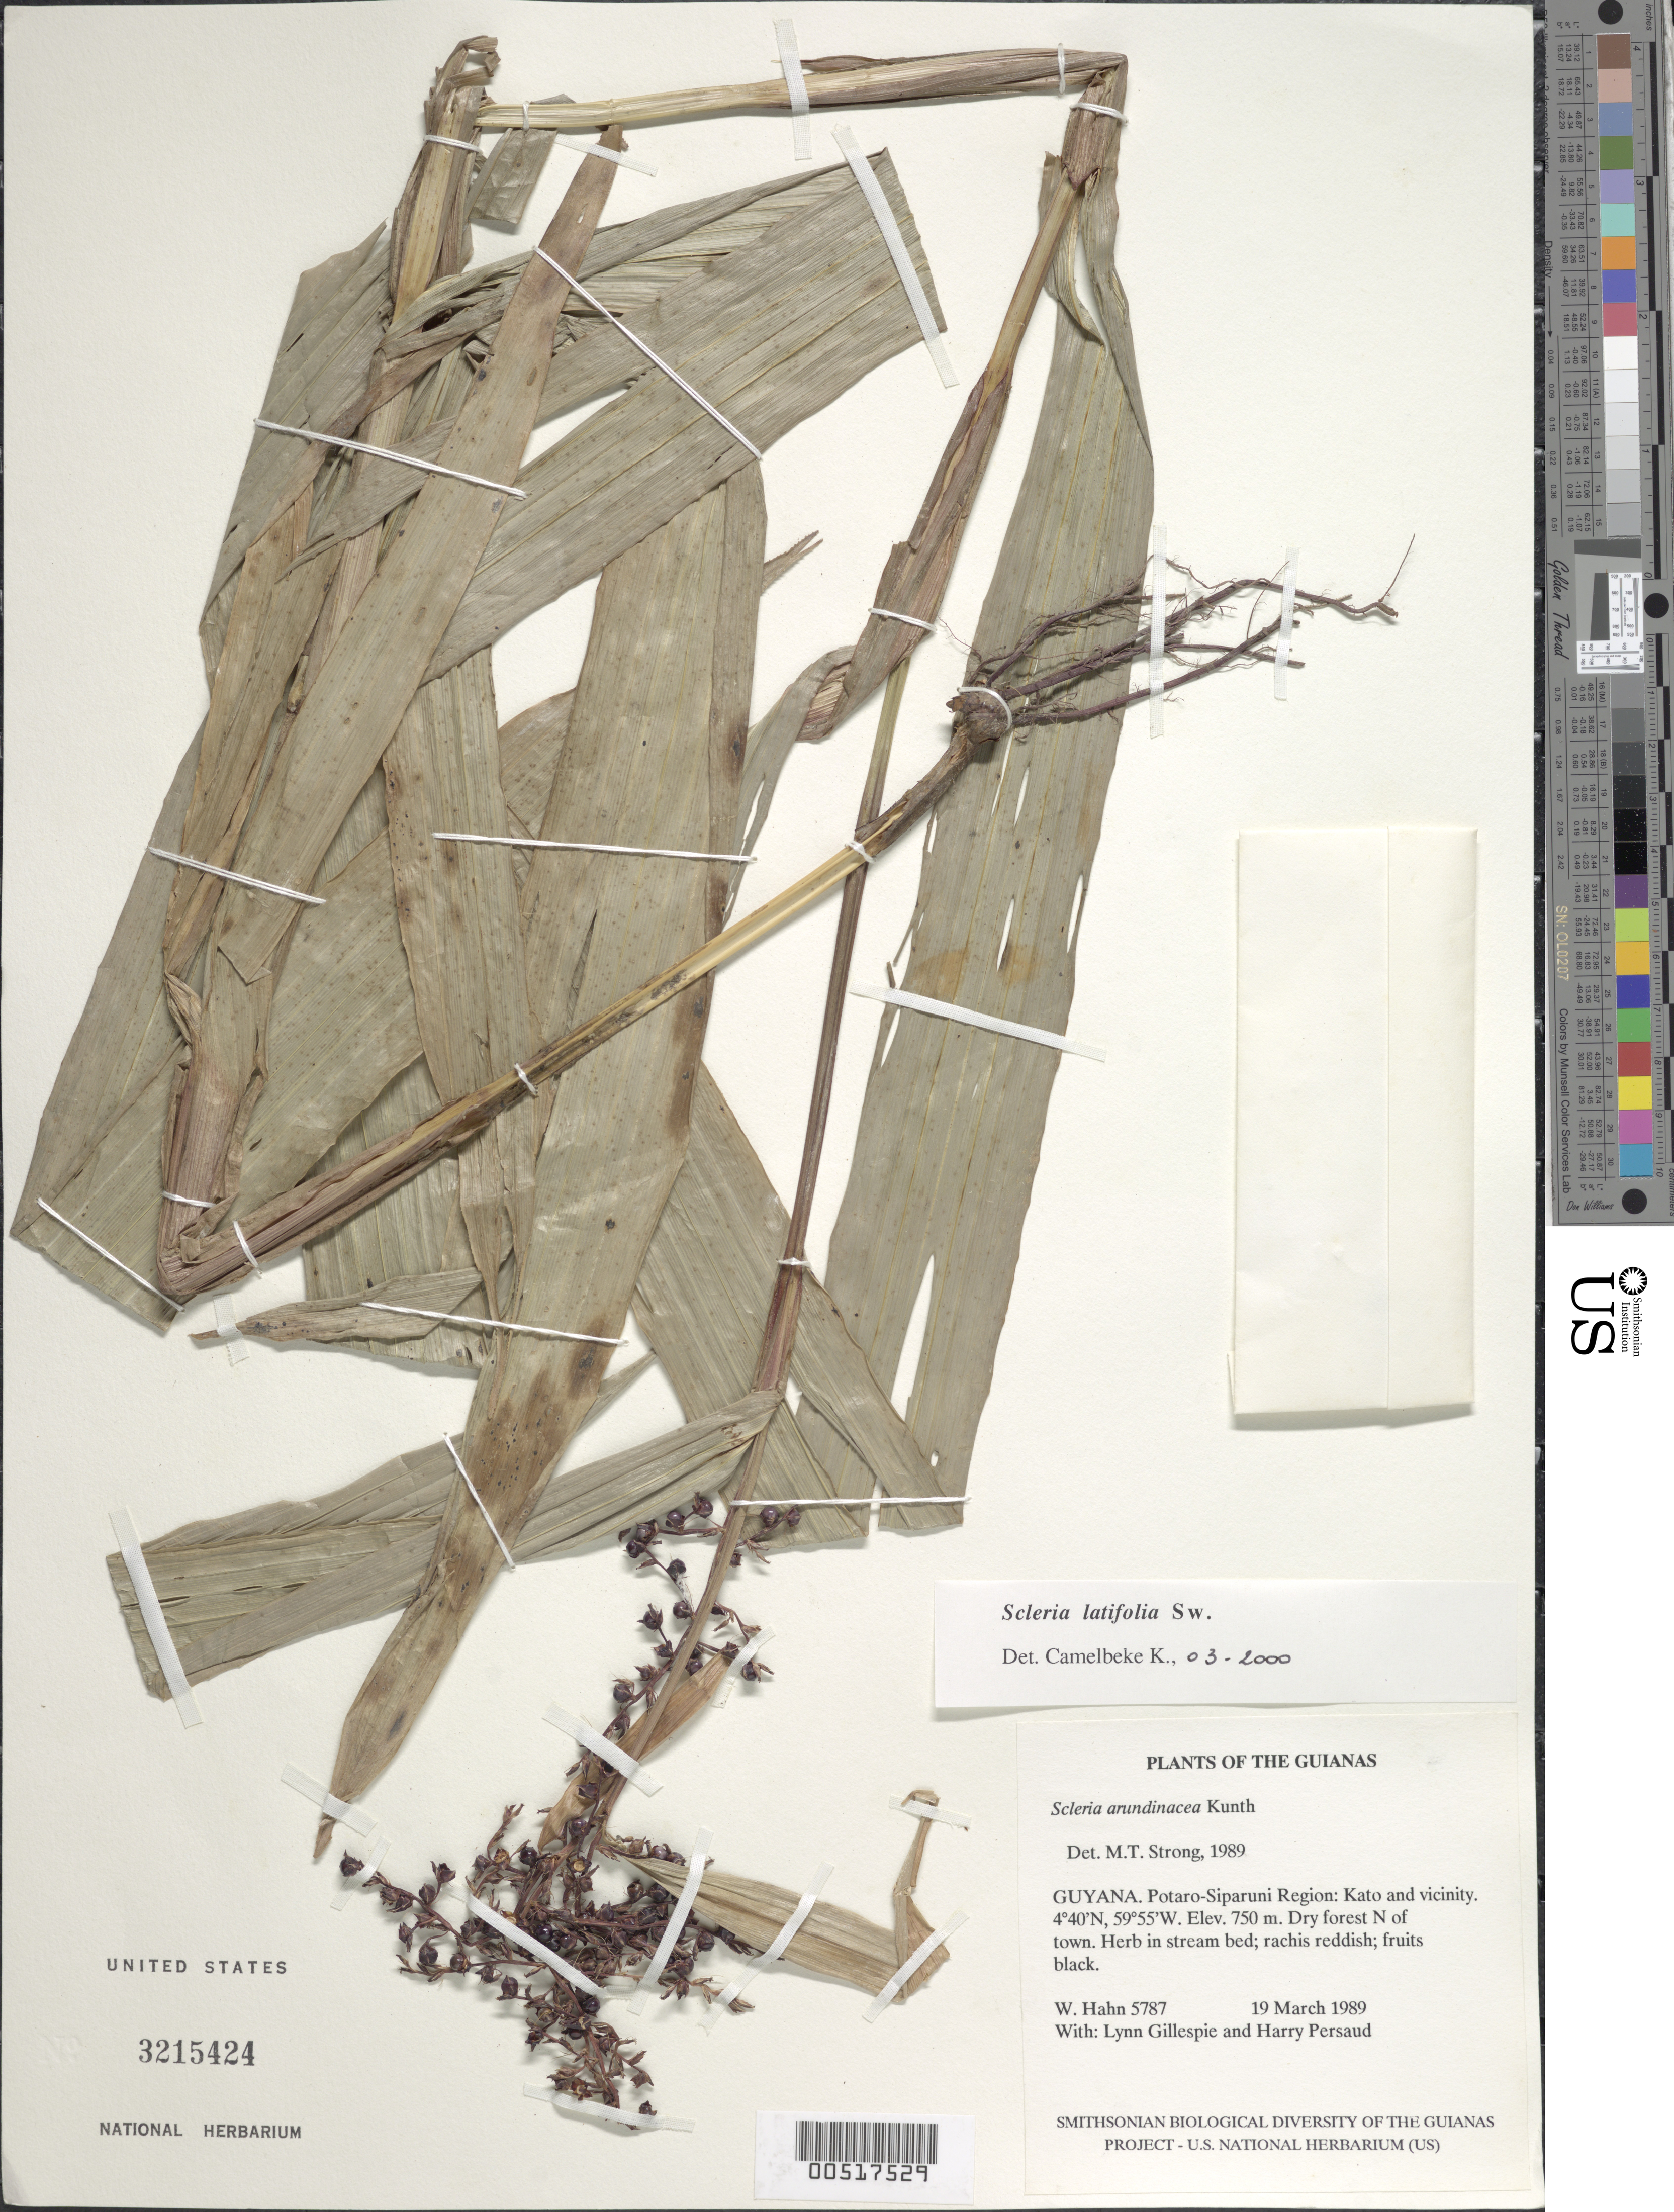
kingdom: Plantae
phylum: Tracheophyta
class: Liliopsida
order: Poales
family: Cyperaceae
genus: Scleria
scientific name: Scleria latifolia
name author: Sw.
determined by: Camelbeke, K.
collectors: W. Hahn, L. J. Gillespie & H. Persaud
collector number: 5787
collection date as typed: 19 March 1989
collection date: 1989-03-19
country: Guyana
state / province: Potaro-Siparuni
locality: Kato and vicinity, N of town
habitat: Dry forest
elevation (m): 750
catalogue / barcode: US 3215424